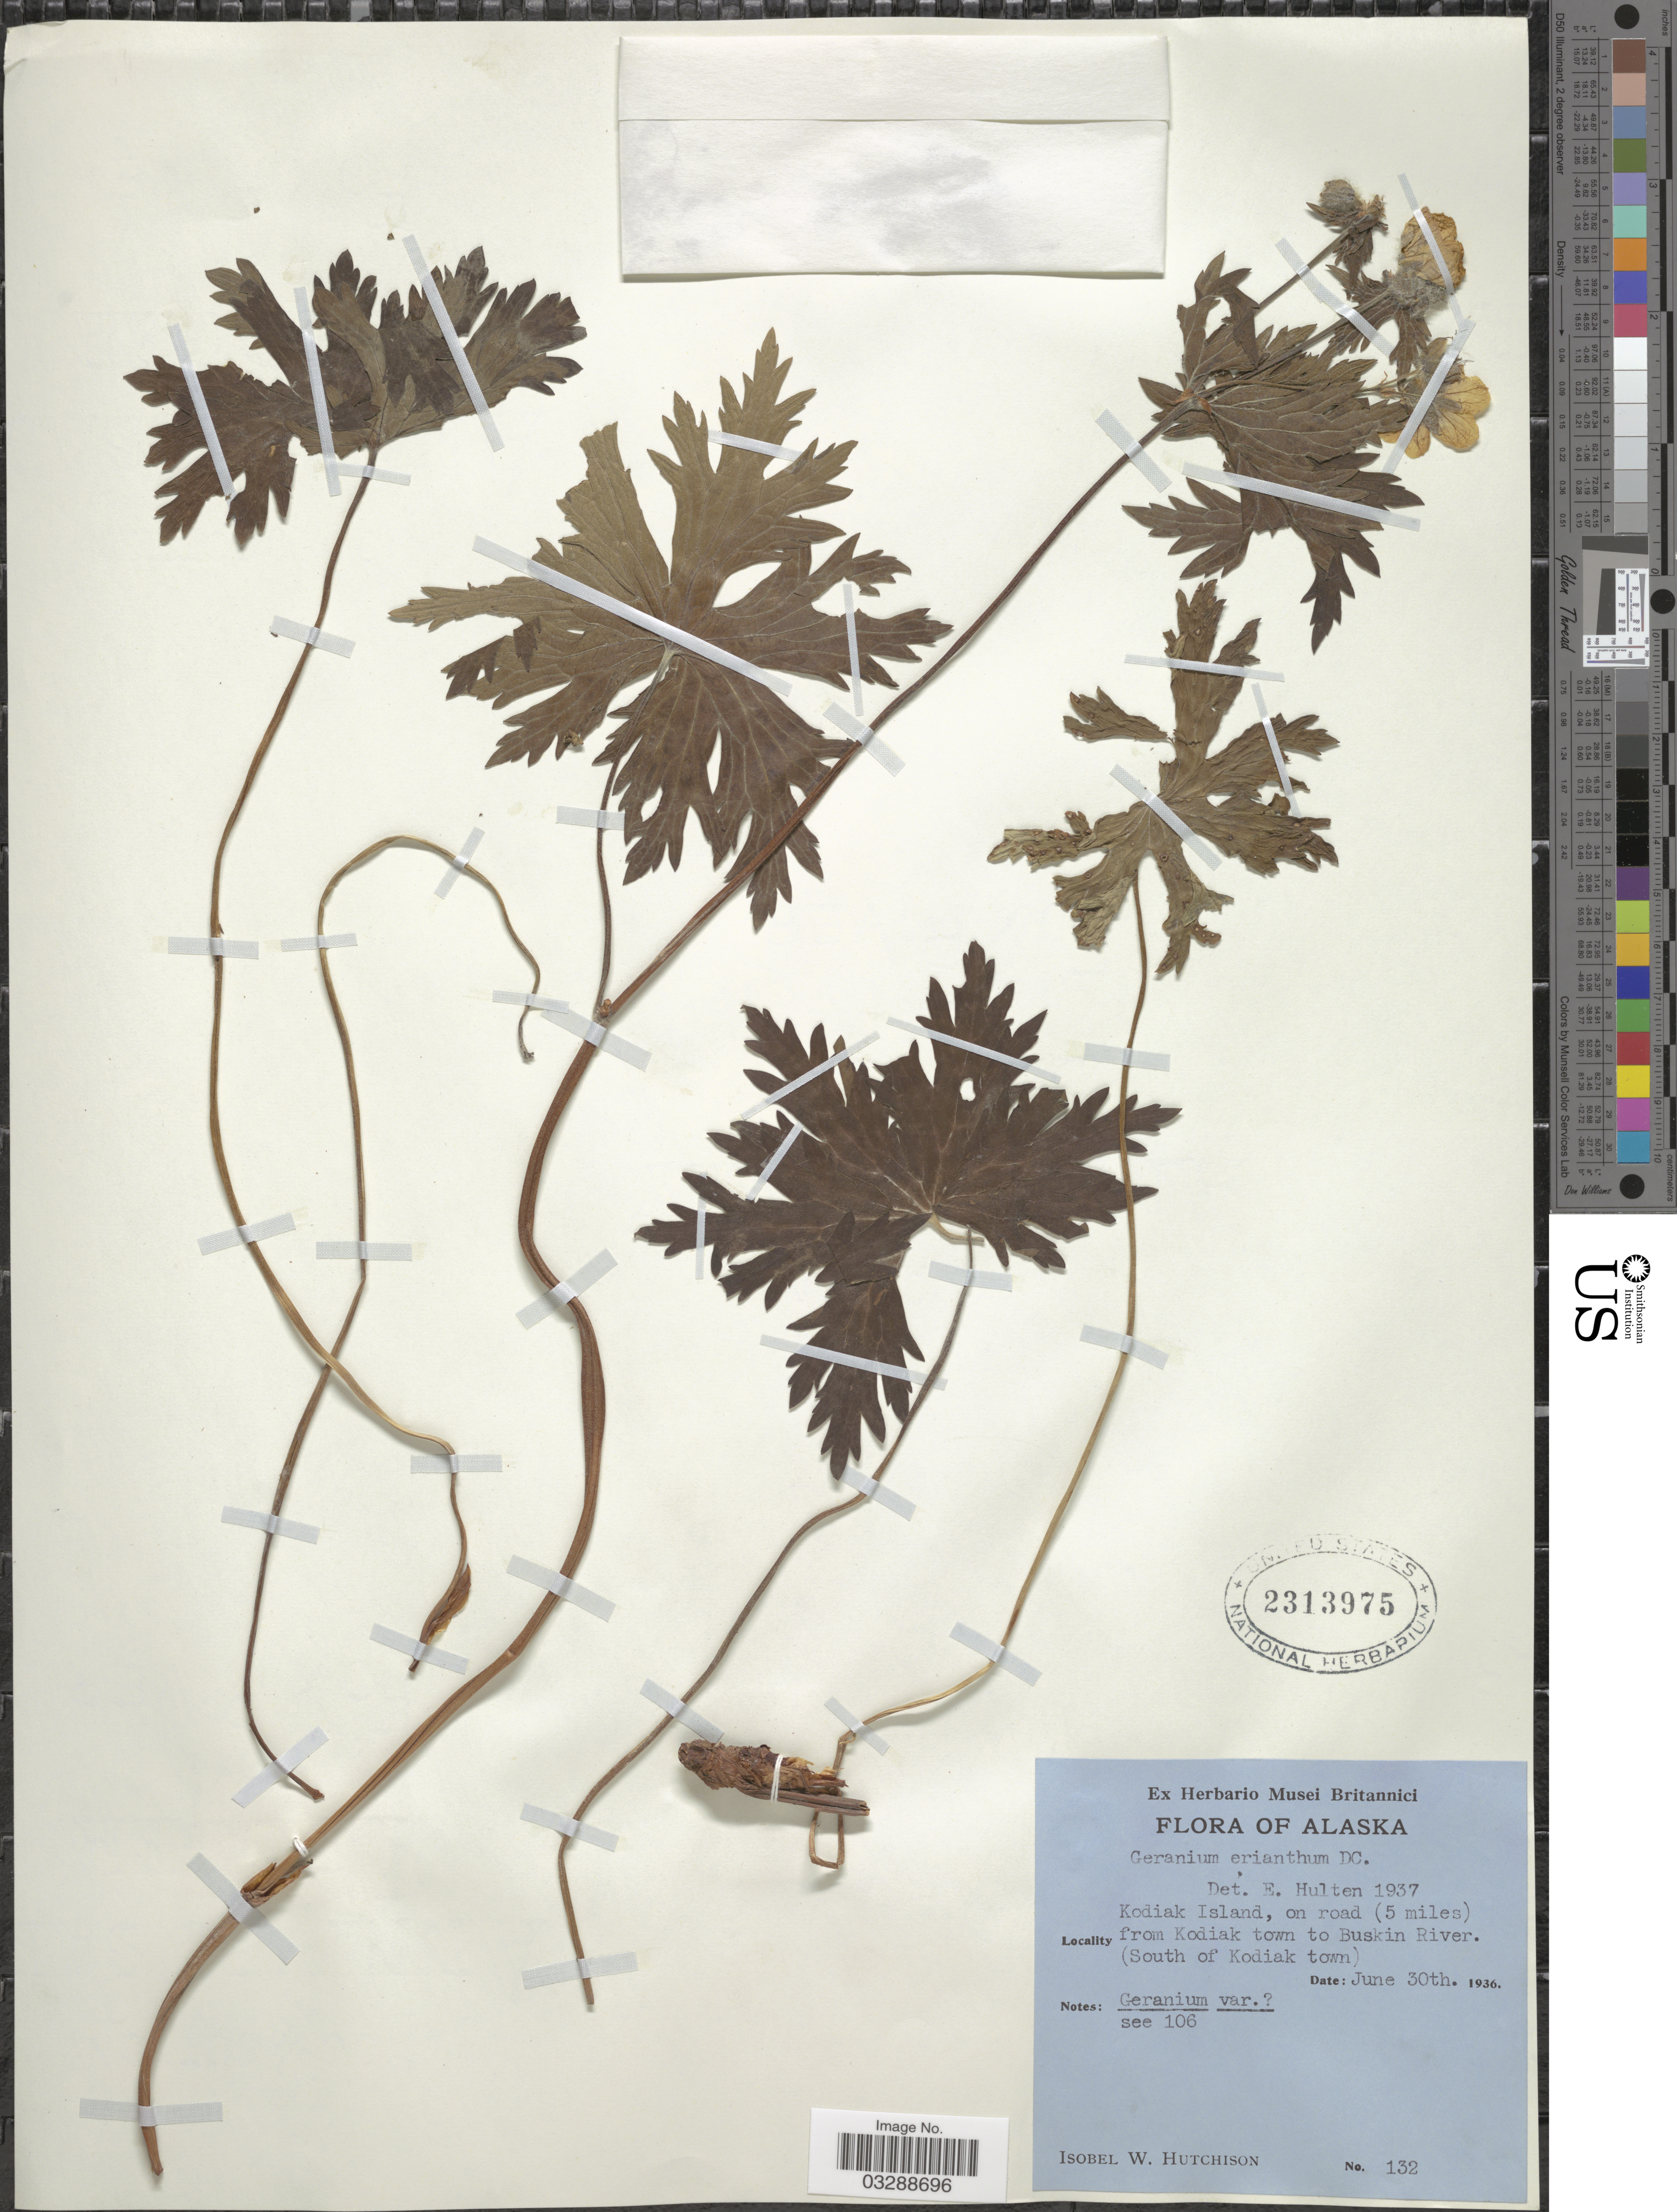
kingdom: Plantae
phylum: Tracheophyta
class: Magnoliopsida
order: Geraniales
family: Geraniaceae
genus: Geranium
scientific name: Geranium erianthum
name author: DC.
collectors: I. W. Hutchison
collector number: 132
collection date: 1936-06-30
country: United States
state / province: Alaska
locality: Kodiak Island, on road (5 miles) from Kodiak town to Buskin River. (South of Kodiak town).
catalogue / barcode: US 2313975